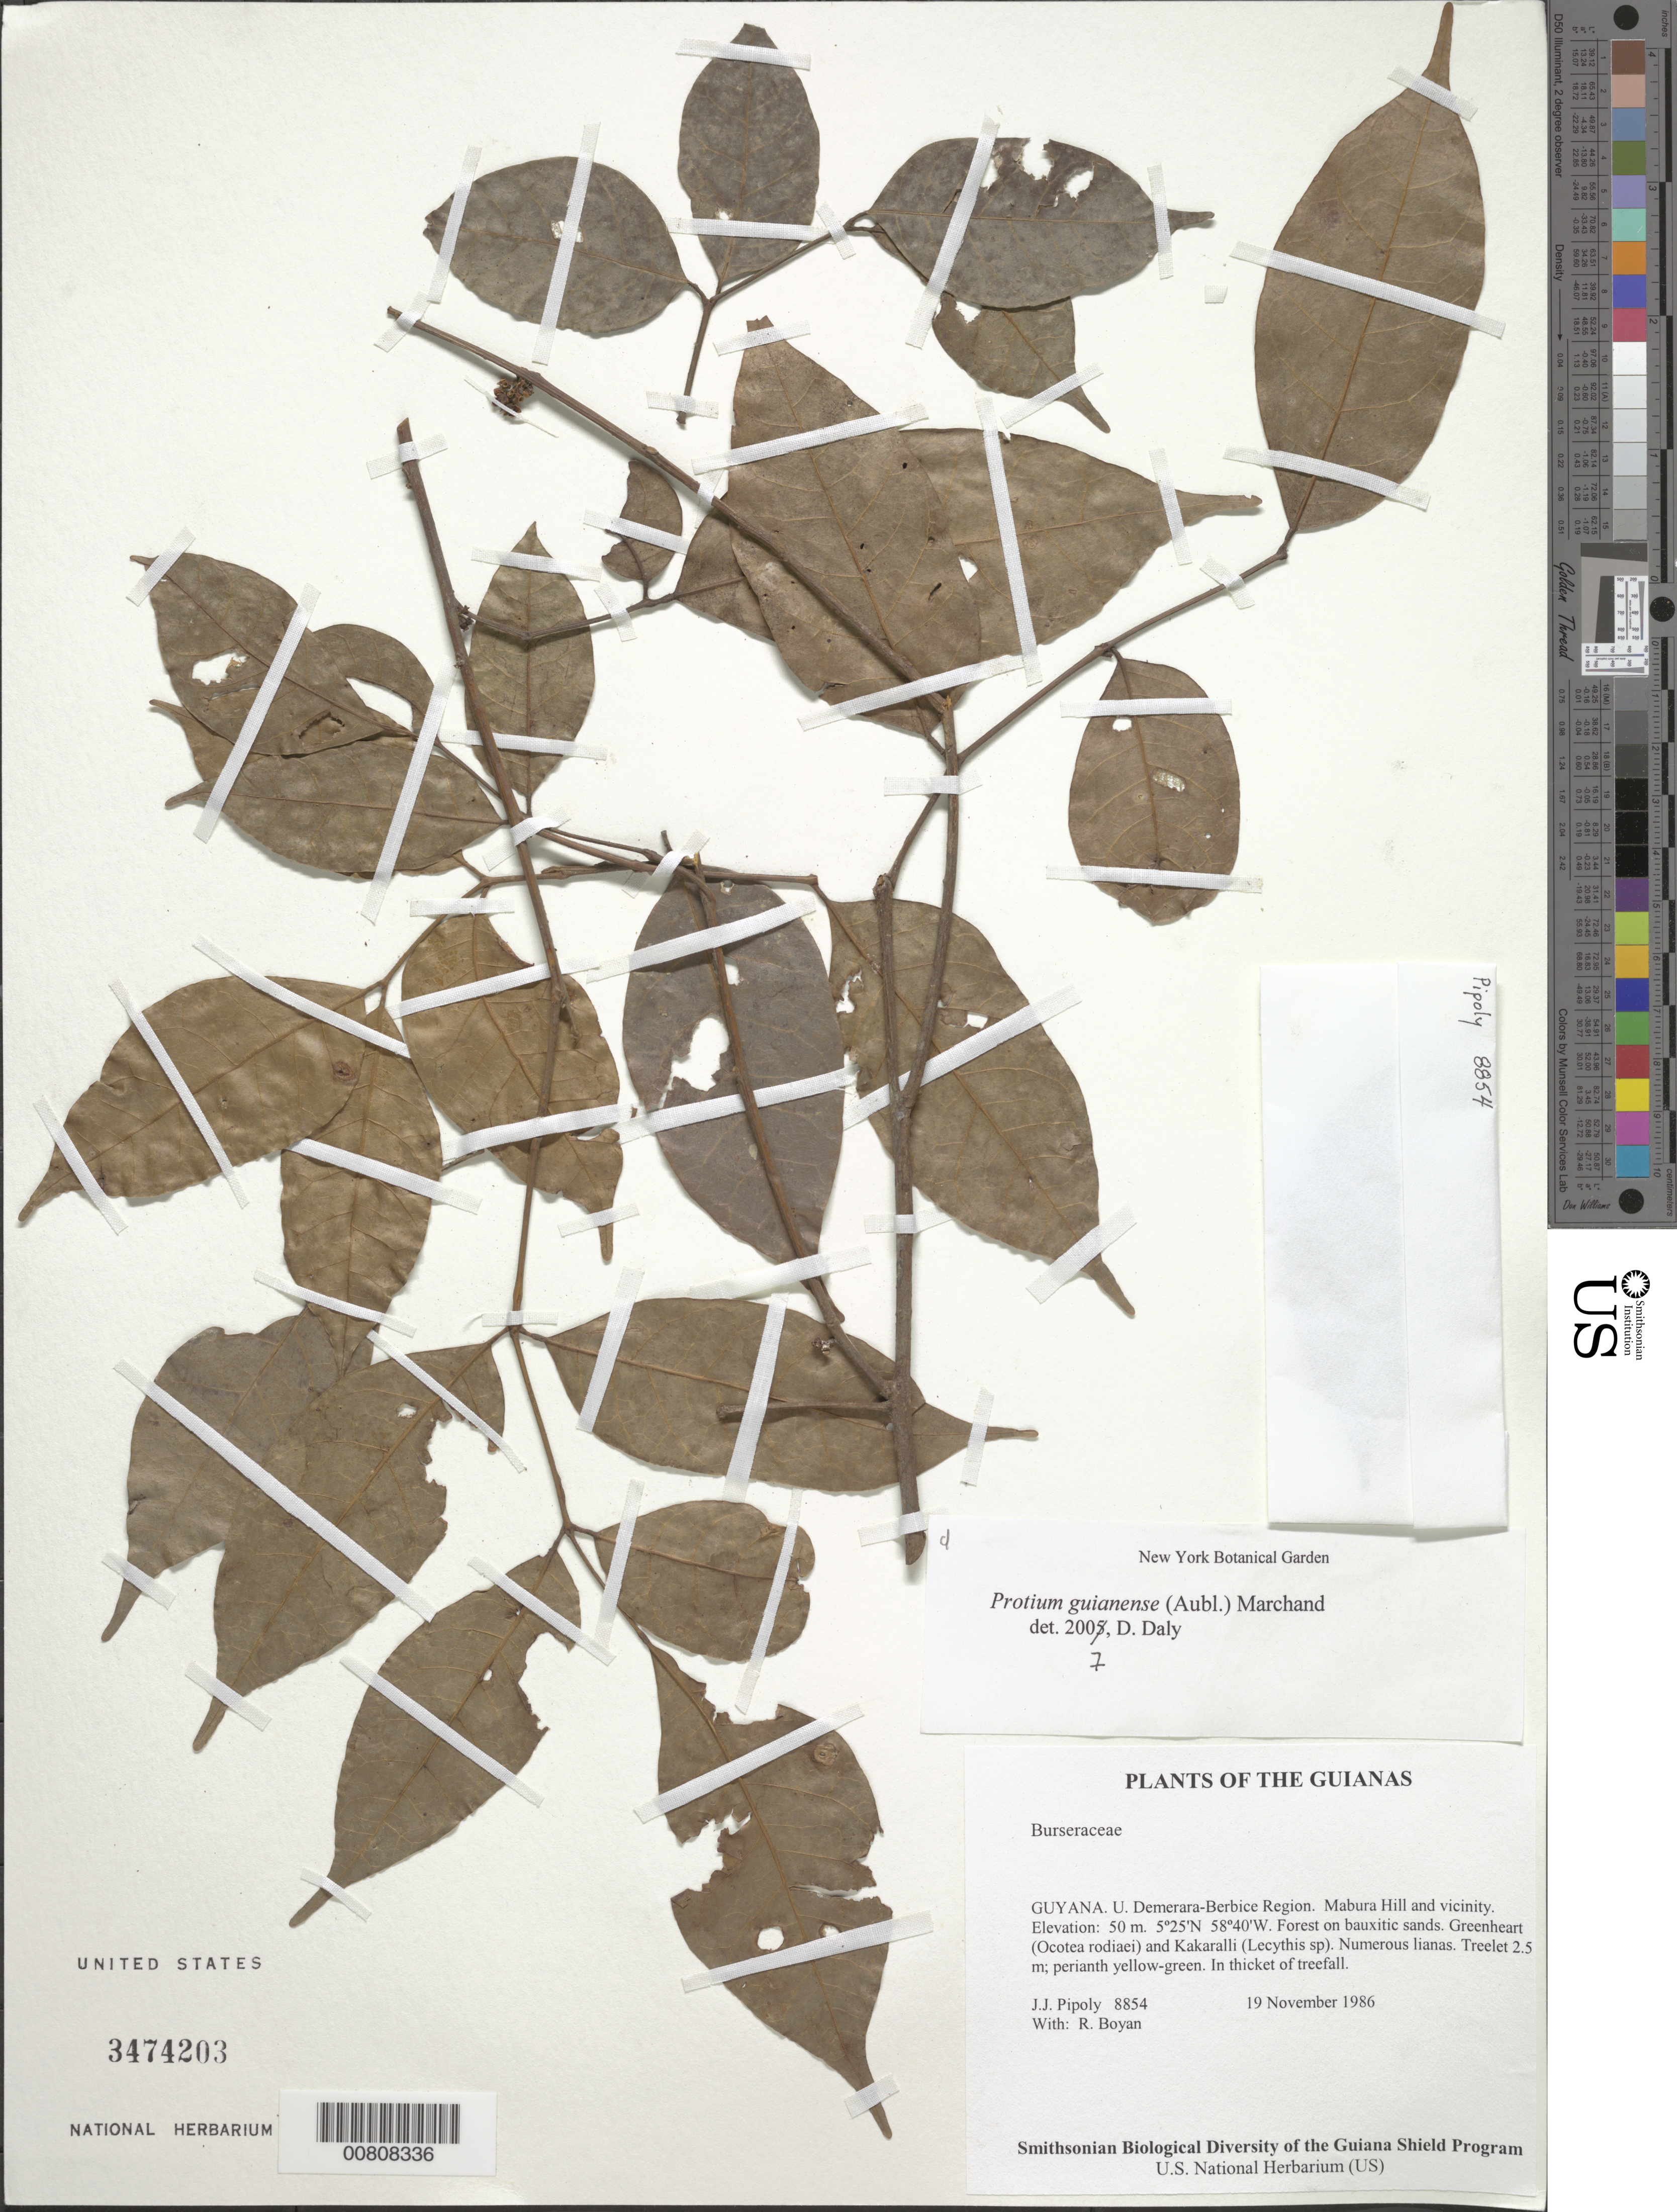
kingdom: Plantae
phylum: Tracheophyta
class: Magnoliopsida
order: Sapindales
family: Burseraceae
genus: Protium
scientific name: Protium guianense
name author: (Aubl.) Marchand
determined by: Daly, D. C.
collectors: J. J. Pipoly & R. Boyan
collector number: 8854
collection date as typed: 19 November 1986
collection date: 1986-11-19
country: Guyana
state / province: U. Demerara-Berbice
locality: Mabura Hill and vicinity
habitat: Forest on bauxitic sands. Greenheart (Ocotea rodiaei) and Kakaralli (Lecythis sp). Numerous lianas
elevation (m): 50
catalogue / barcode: US 3474203